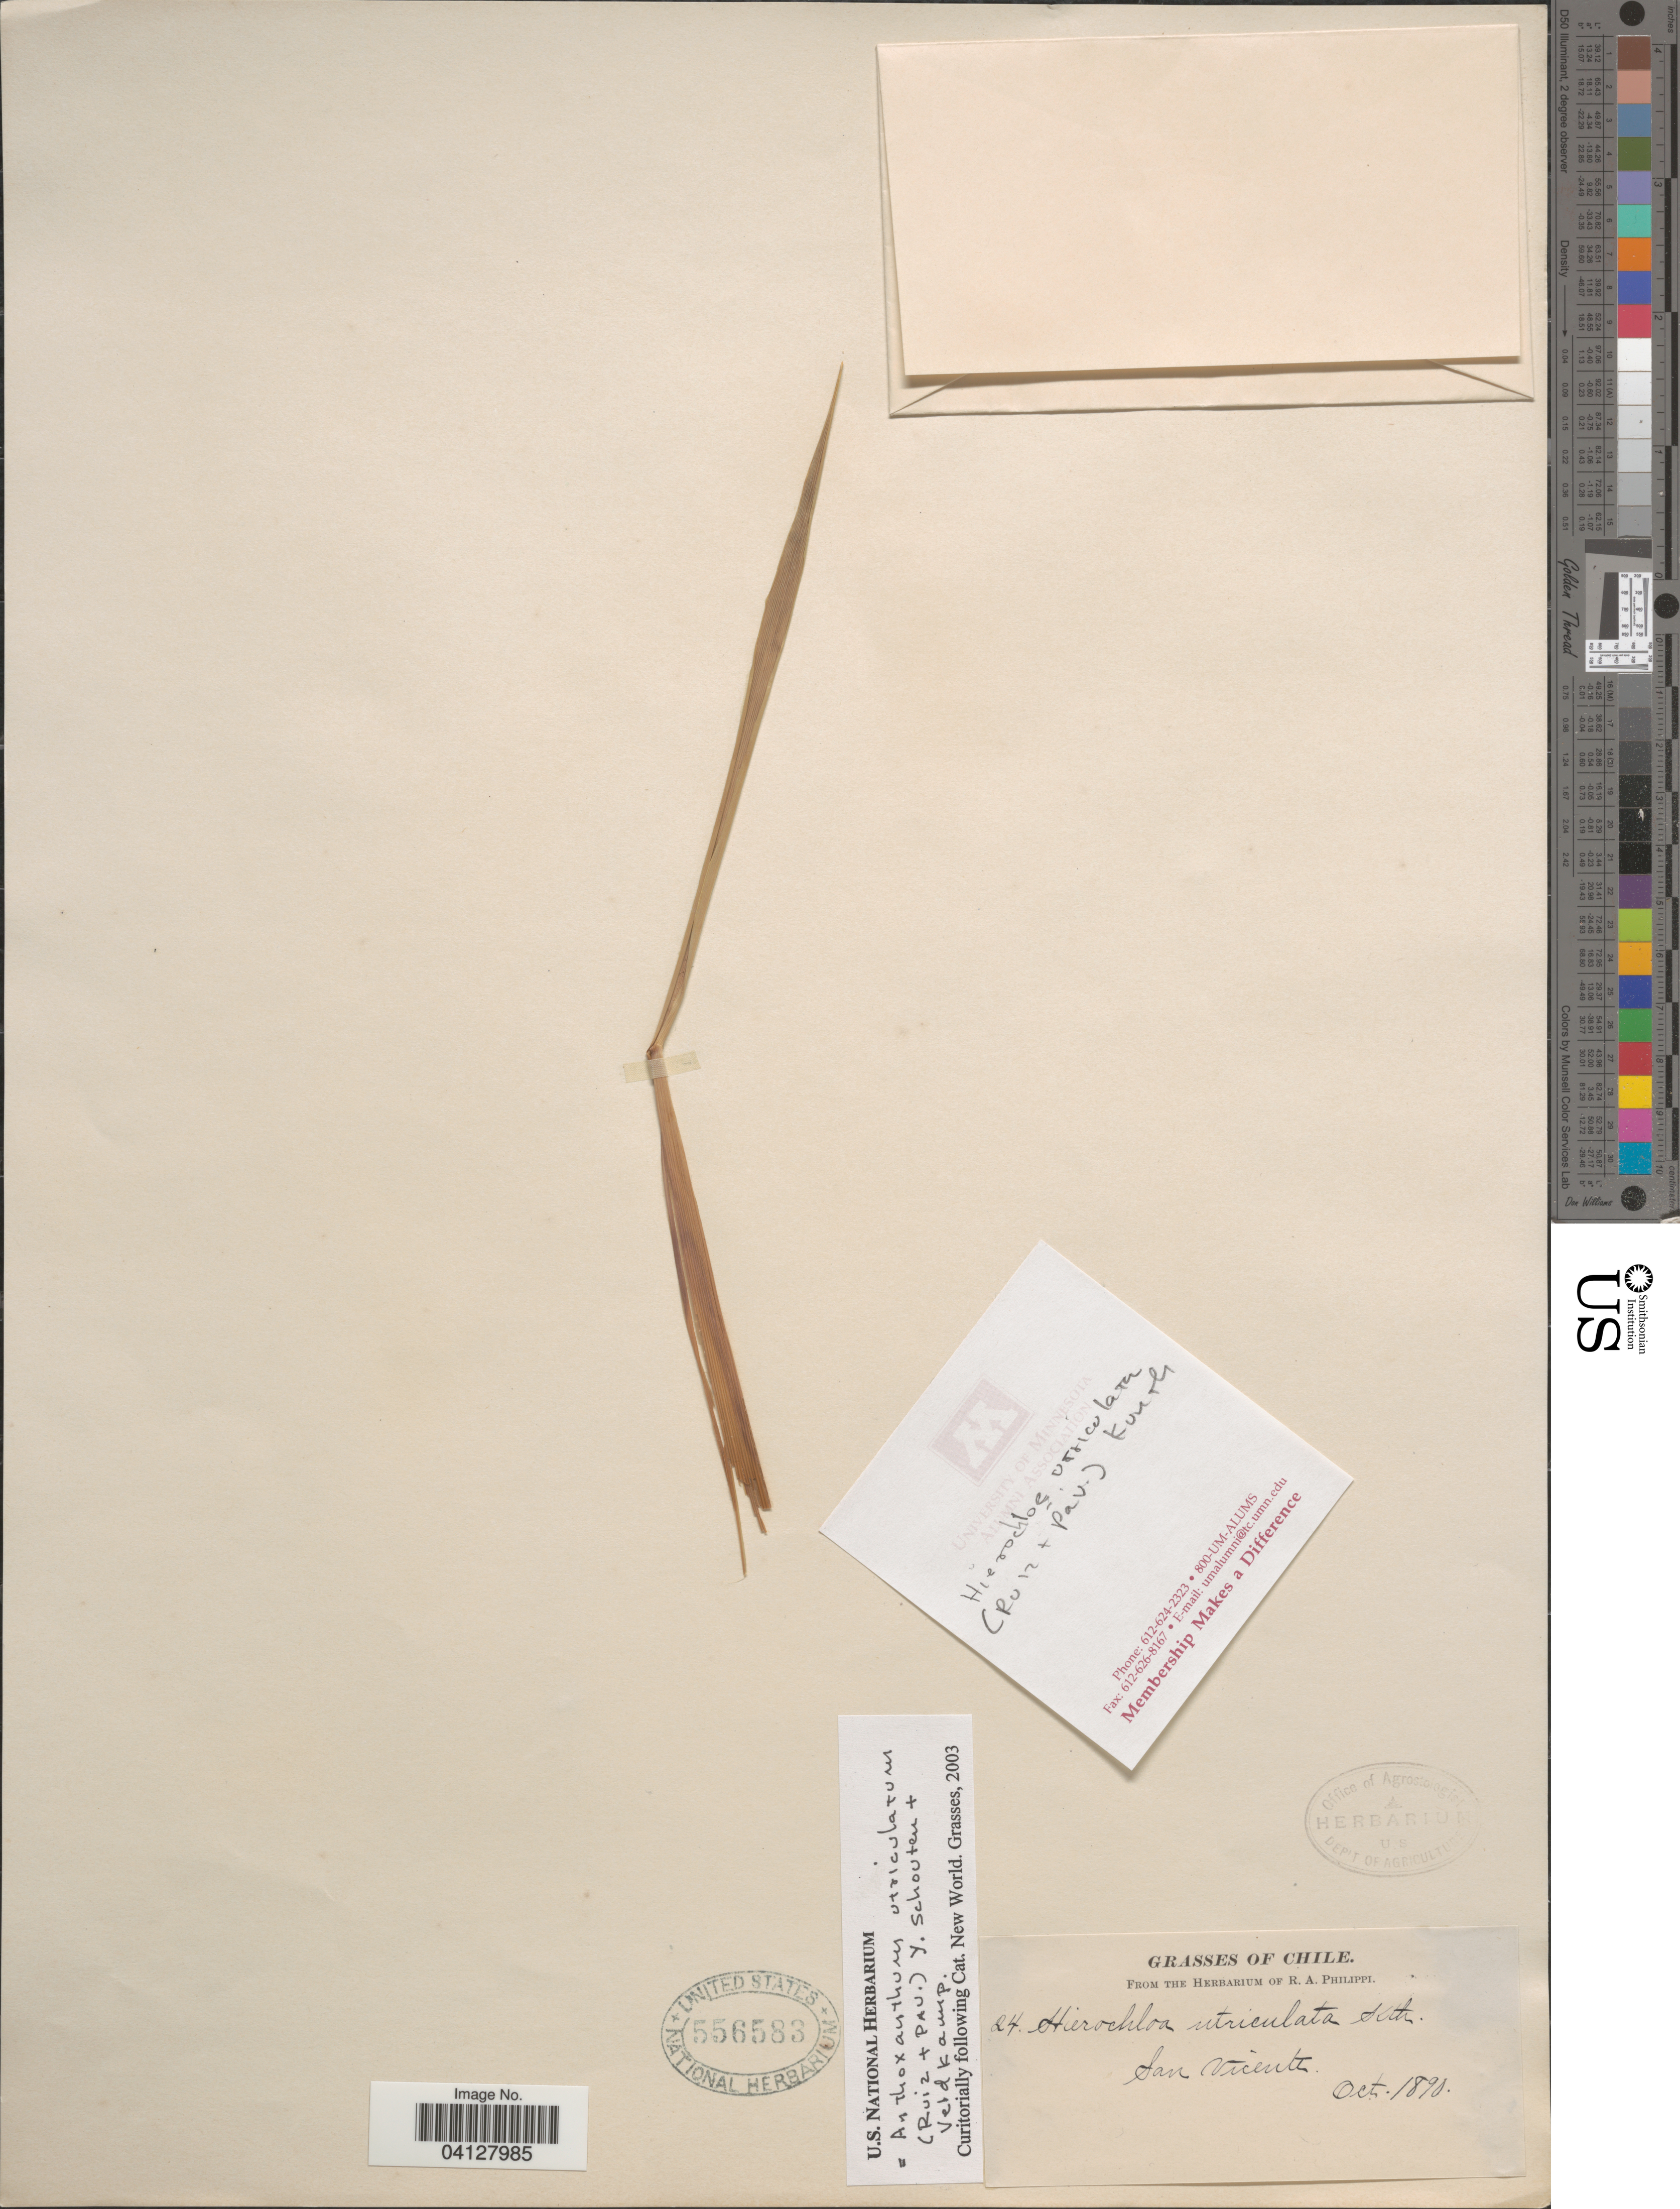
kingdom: Plantae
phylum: Tracheophyta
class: Liliopsida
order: Poales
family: Poaceae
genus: Anthoxanthum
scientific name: Anthoxanthum utriculatum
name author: (Ruiz & Pav.) R.T.A. Schouten & Veldkamp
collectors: ex. herb. R.A. Philippi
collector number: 24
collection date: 1890-10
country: Chile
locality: San Vicente.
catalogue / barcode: US 556583